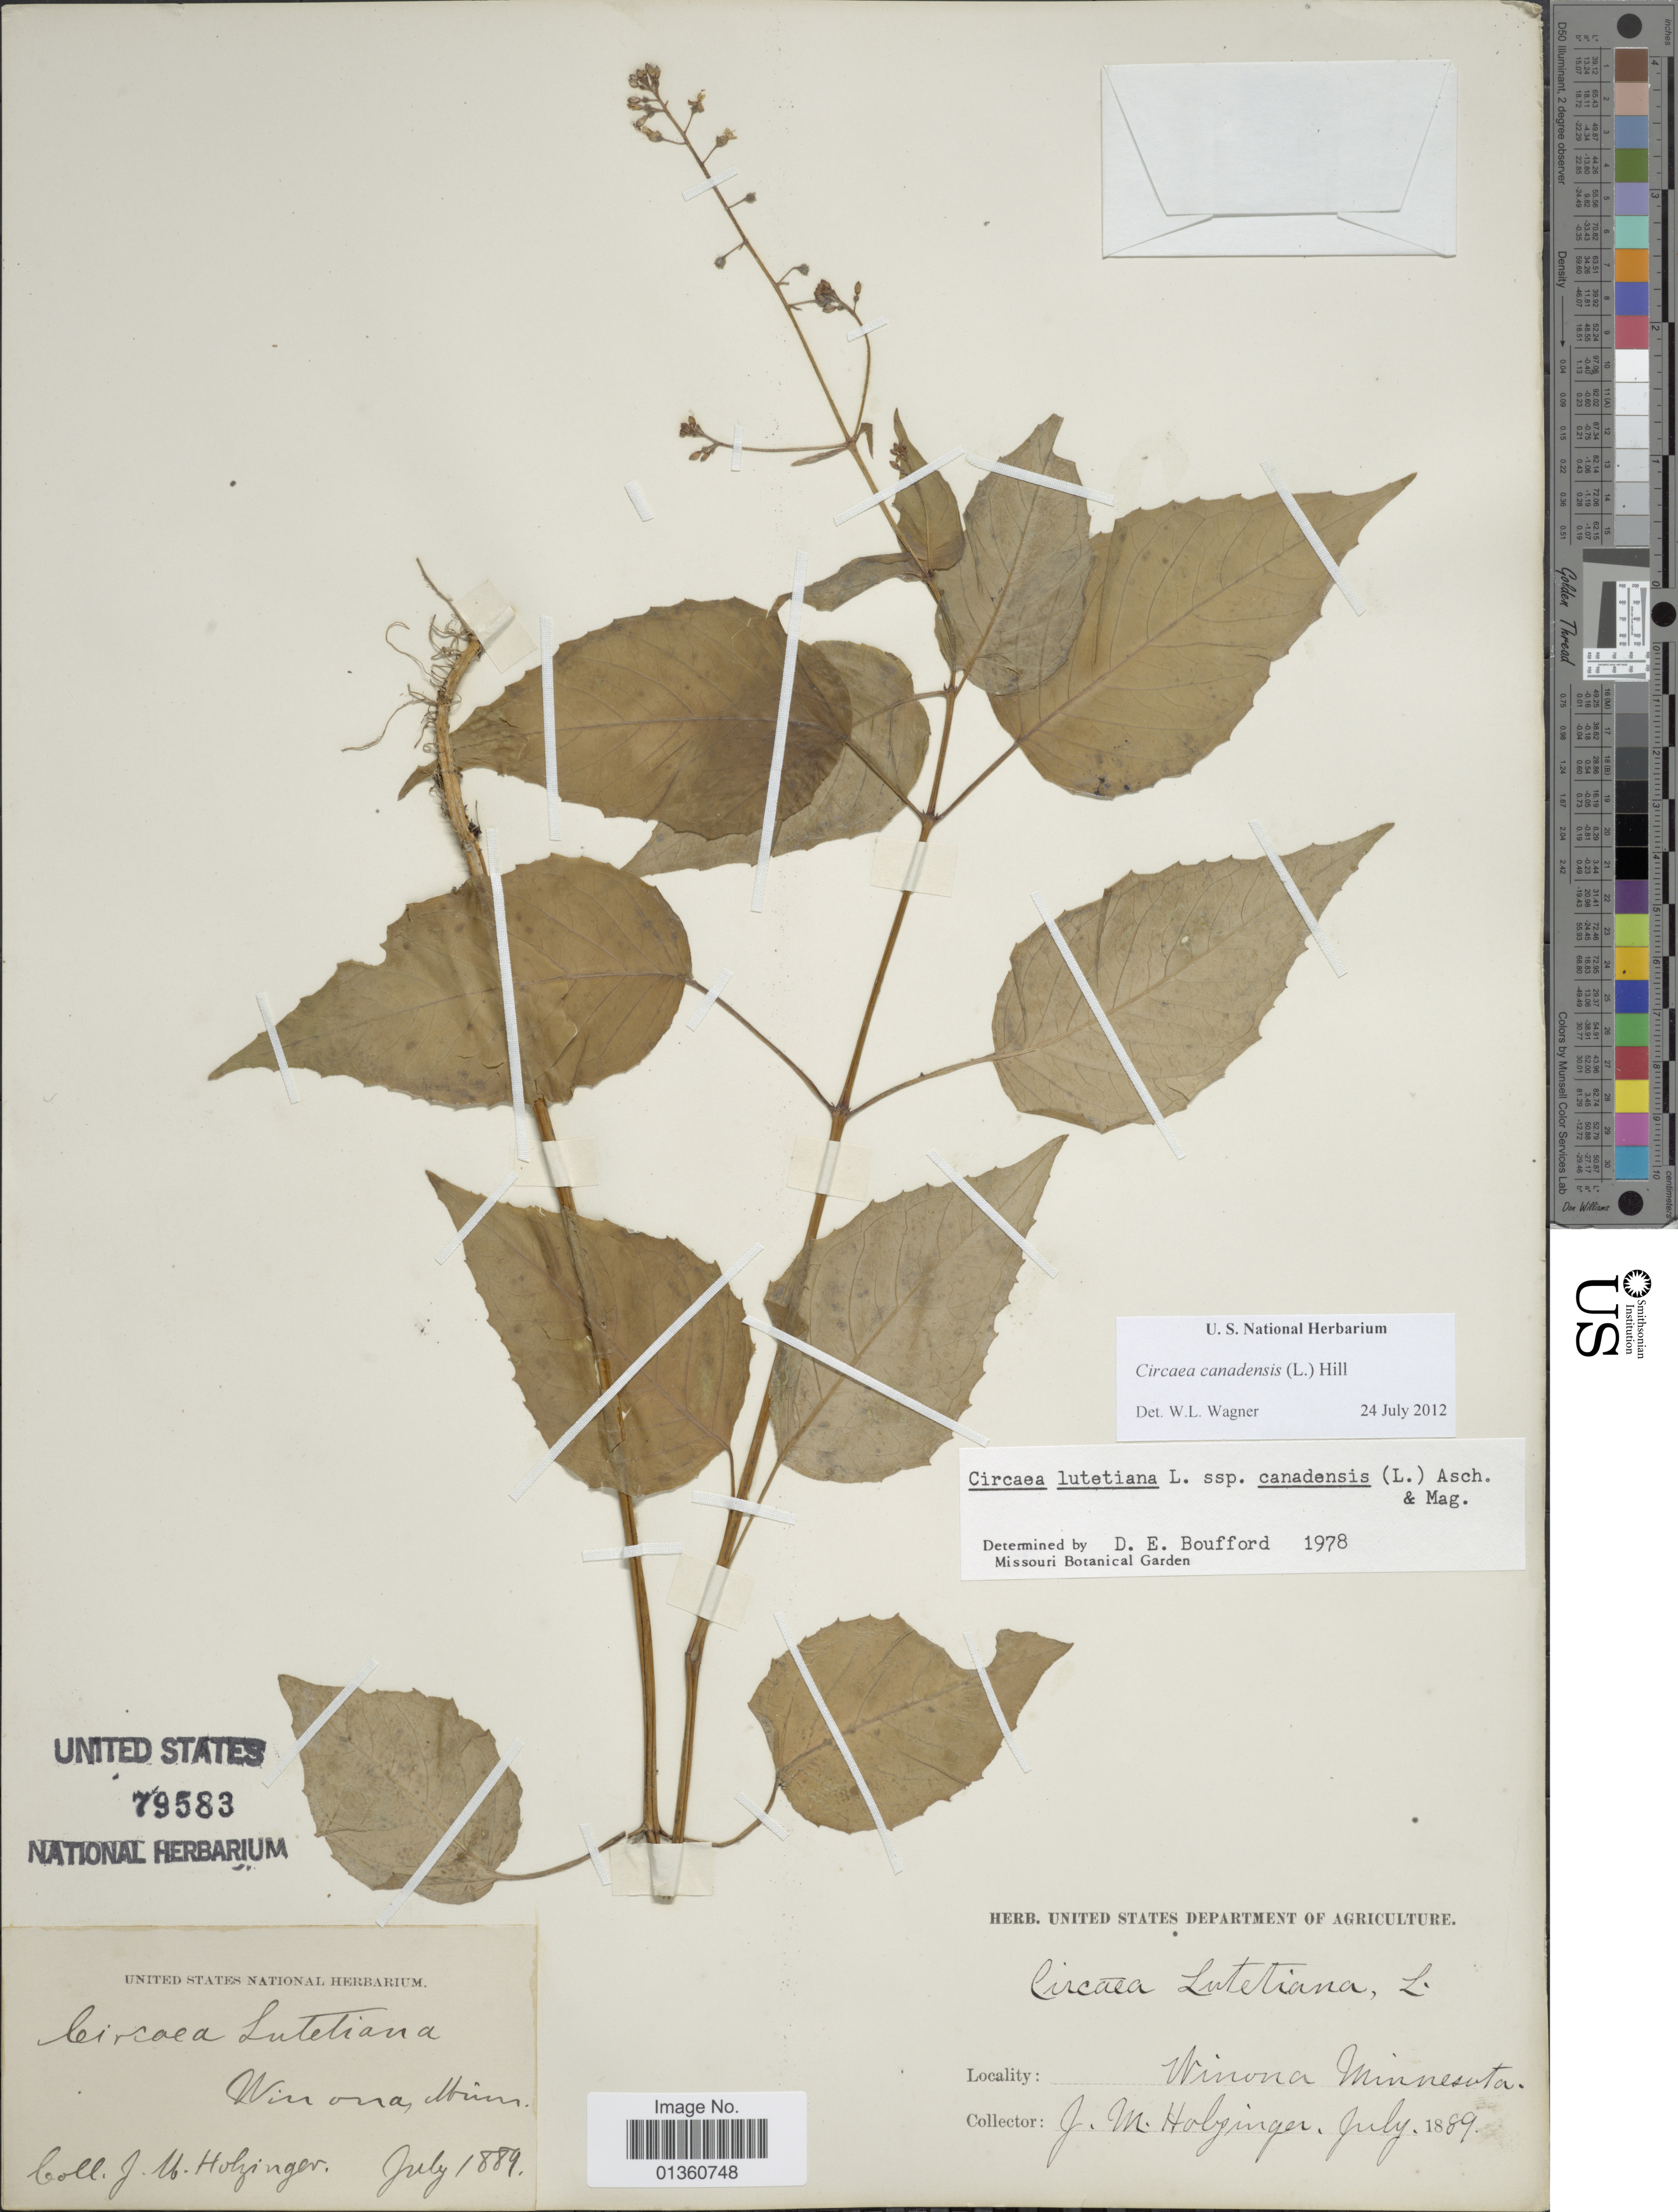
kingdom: Plantae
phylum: Tracheophyta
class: Magnoliopsida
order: Myrtales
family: Onagraceae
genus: Circaea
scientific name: Circaea canadensis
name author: (L.) Hill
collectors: J. M. Holzinger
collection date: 1889-07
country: United States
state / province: Minnesota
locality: Winona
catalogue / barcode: US 79583